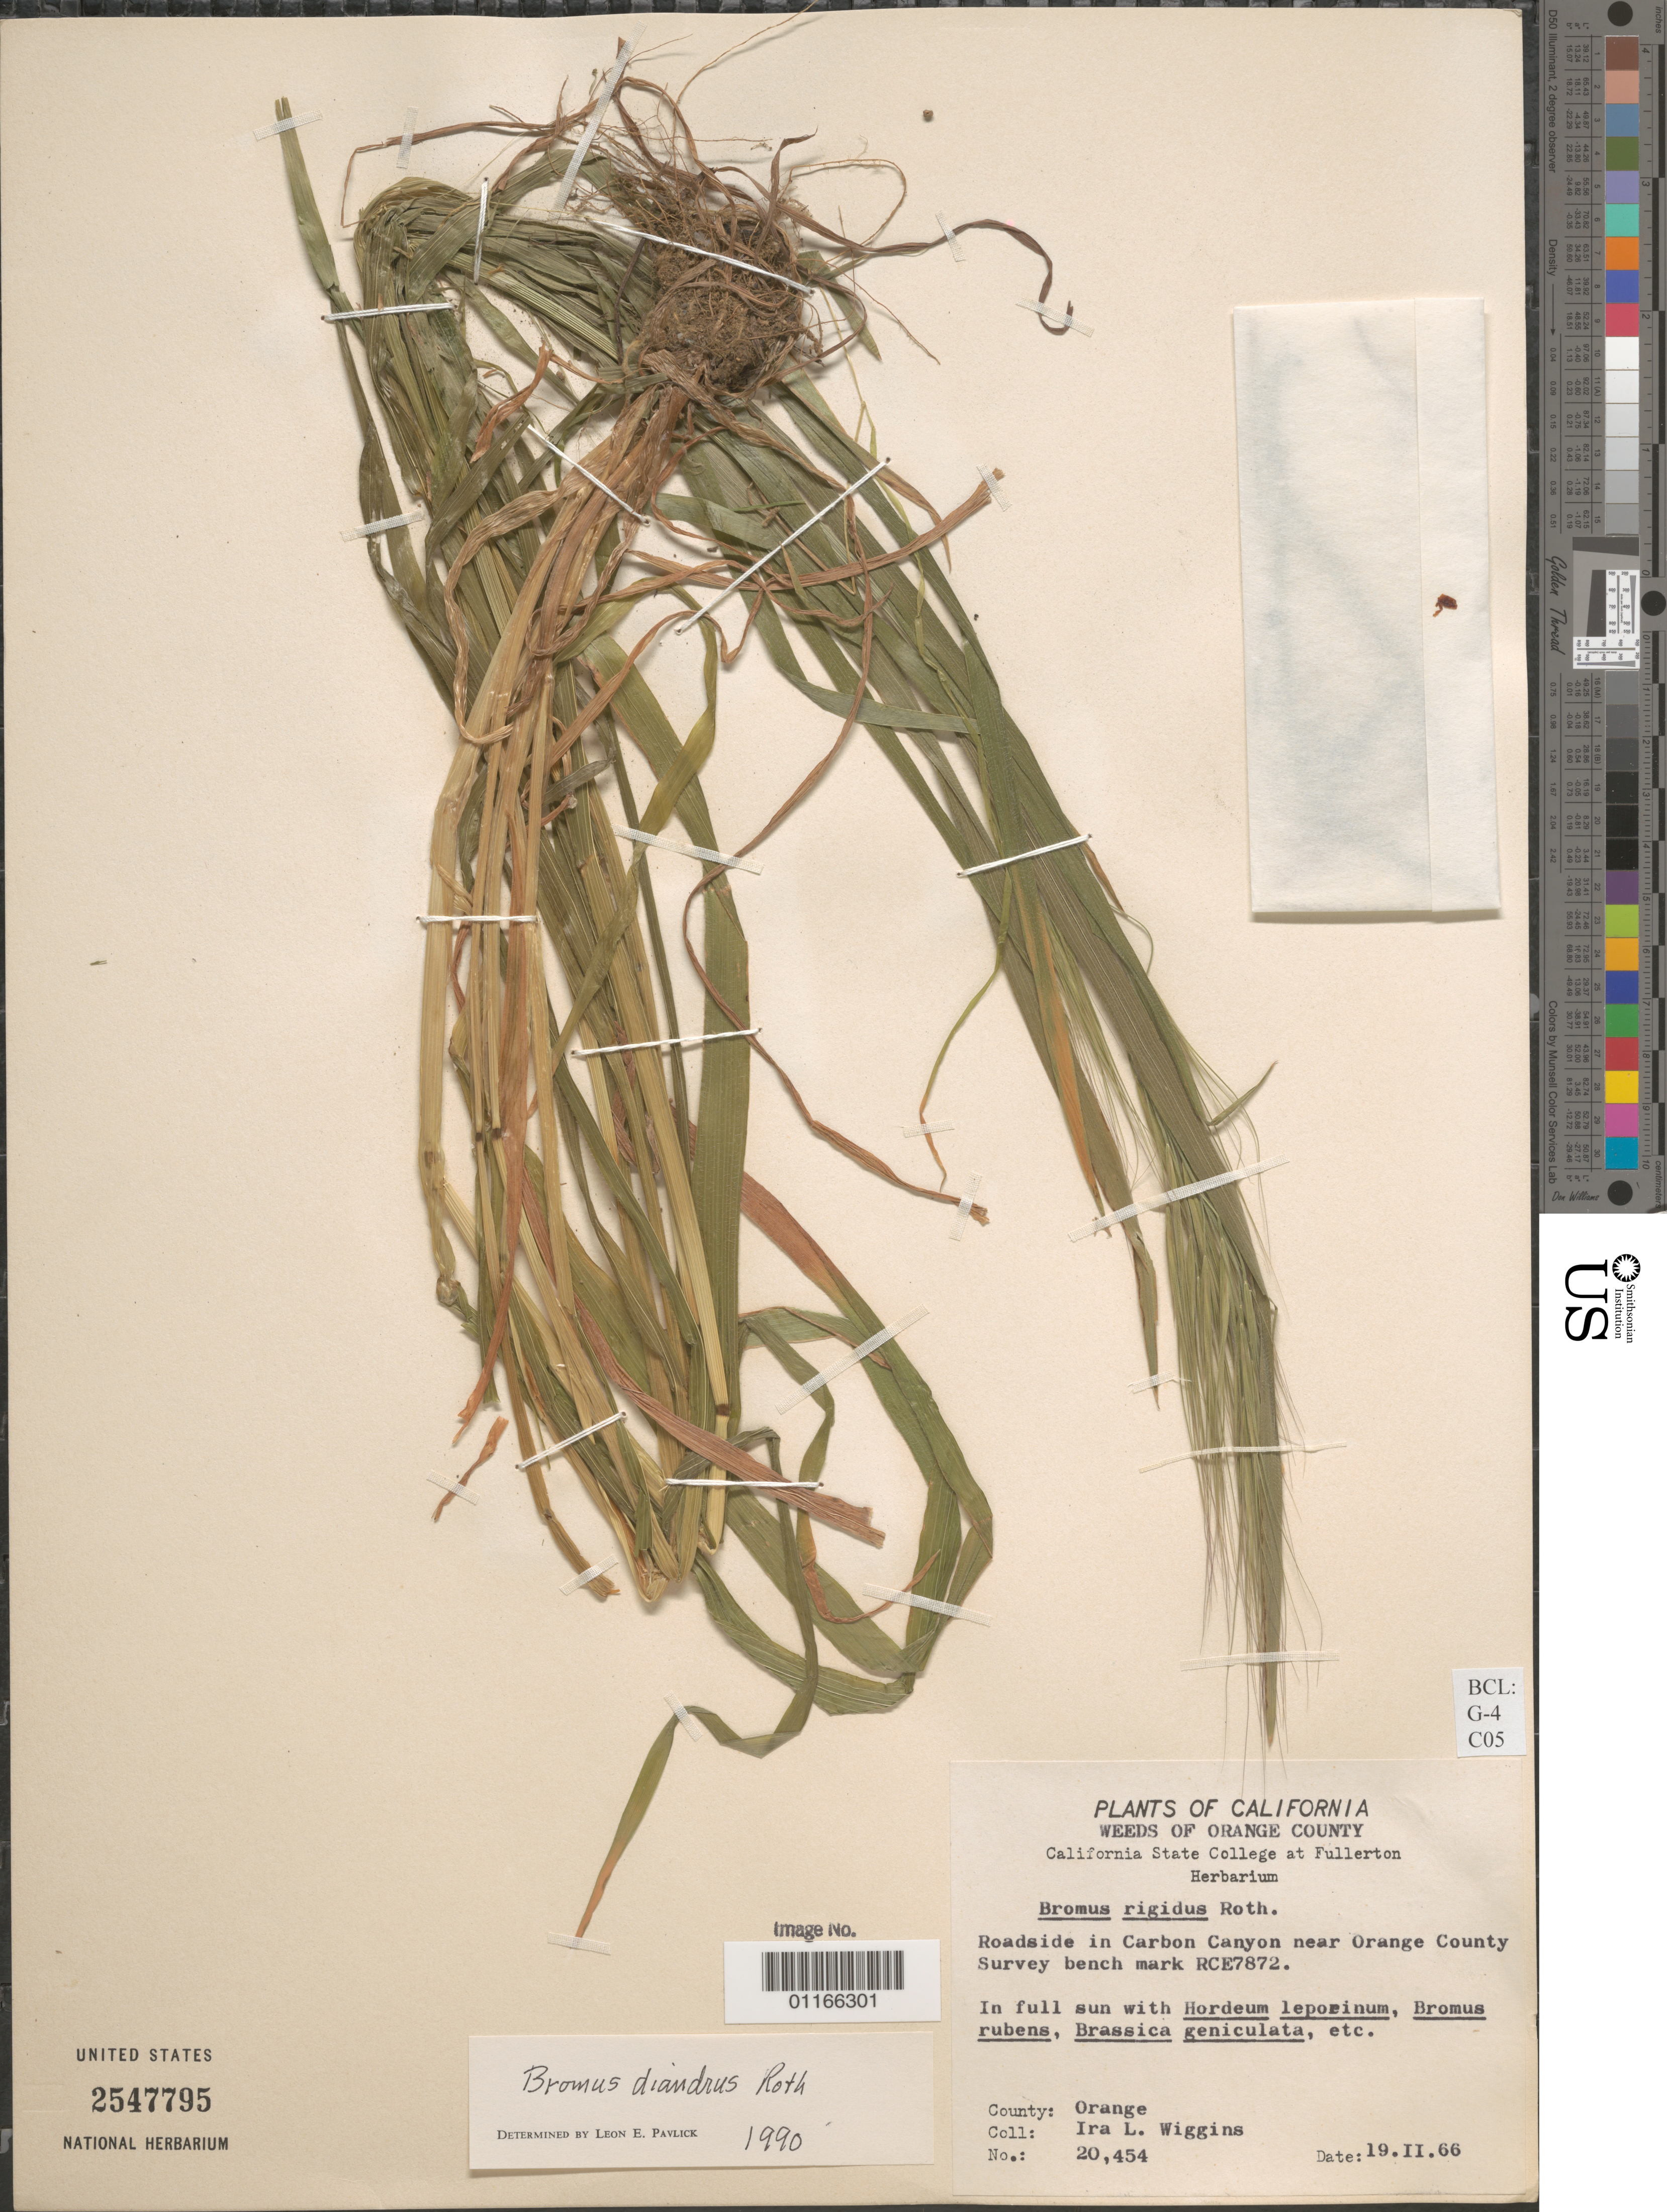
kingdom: Plantae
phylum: Tracheophyta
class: Liliopsida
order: Poales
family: Poaceae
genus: Bromus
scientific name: Bromus diandrus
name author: Roth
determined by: Pavlick, L. E.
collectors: I. L. Wiggins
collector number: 20454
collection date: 1966-02-19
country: United States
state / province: California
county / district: Orange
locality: Roadside in Carbon Canyon near Orange County Survey bench mark RCE7872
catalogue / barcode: US 2547795